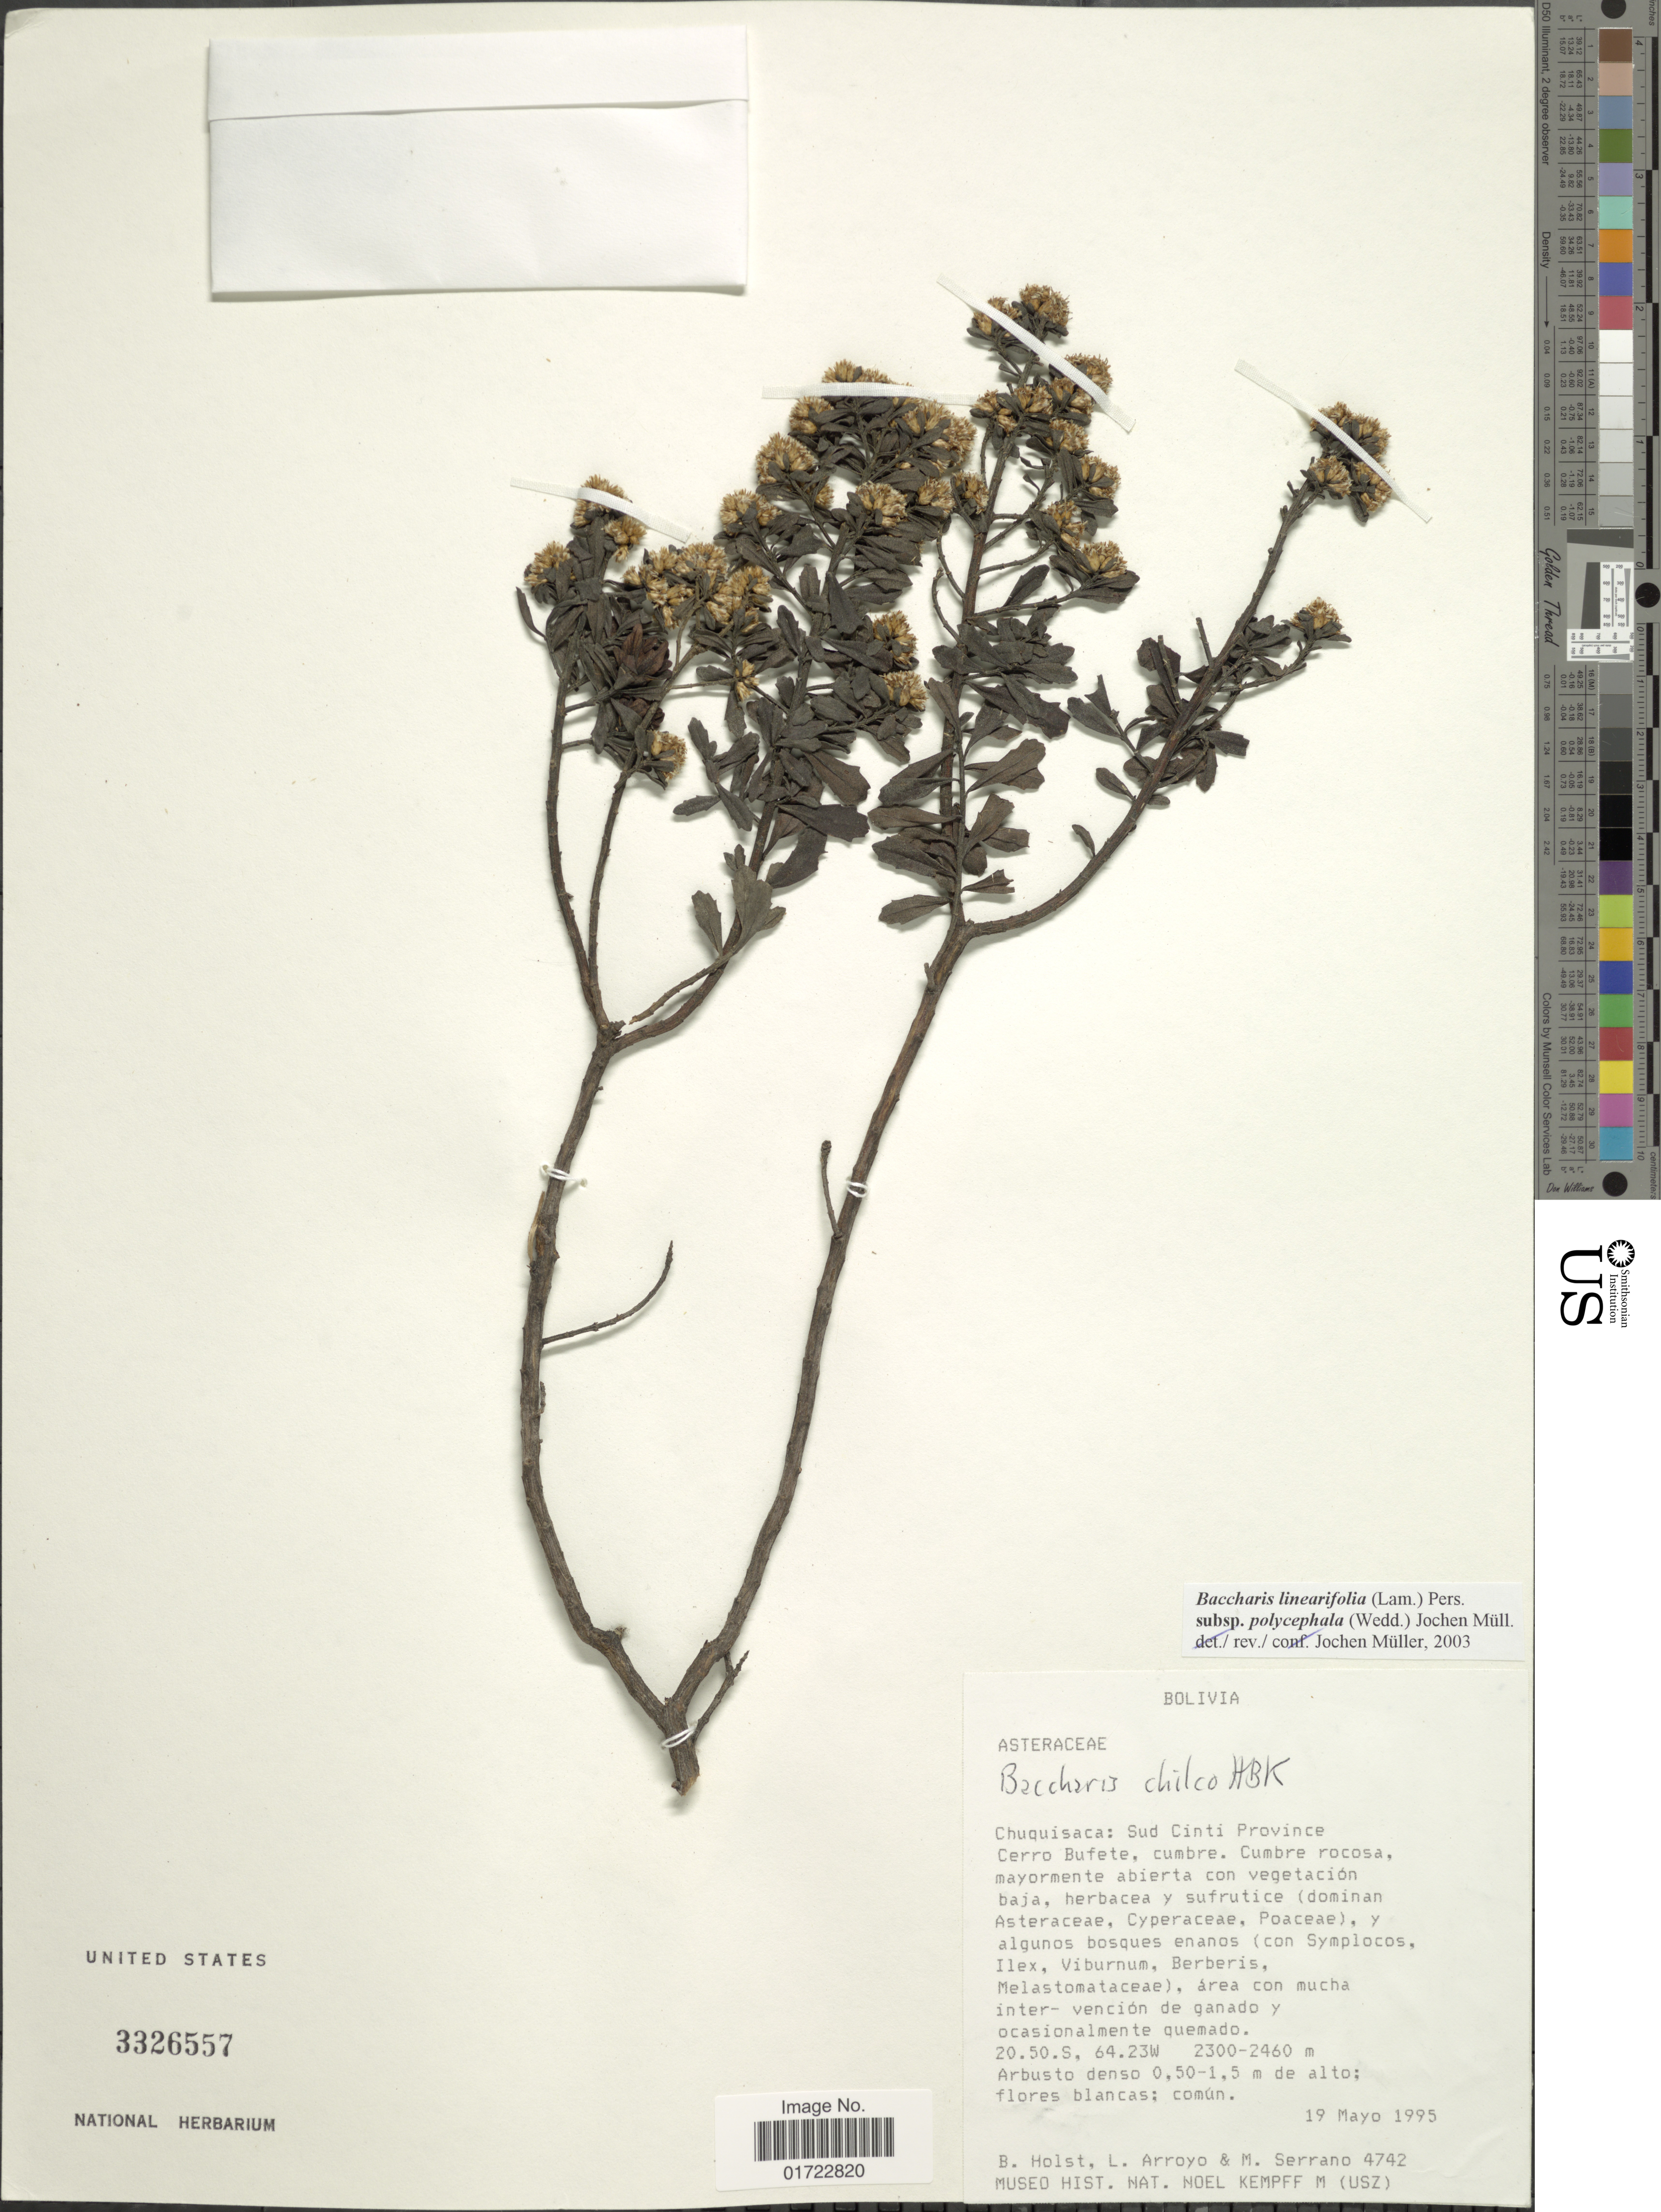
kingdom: Plantae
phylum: Tracheophyta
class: Magnoliopsida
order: Asterales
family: Asteraceae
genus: Baccharis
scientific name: Baccharis linearifolia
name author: (Lam.) Pers.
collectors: B. Holst, L. Arroyo & M. Serrano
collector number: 4742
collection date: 1995-05-19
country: Bolivia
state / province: Chuquisaca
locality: Sud Cinti Province. Cerro Bufete, cumbre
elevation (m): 2300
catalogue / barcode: US 3326557